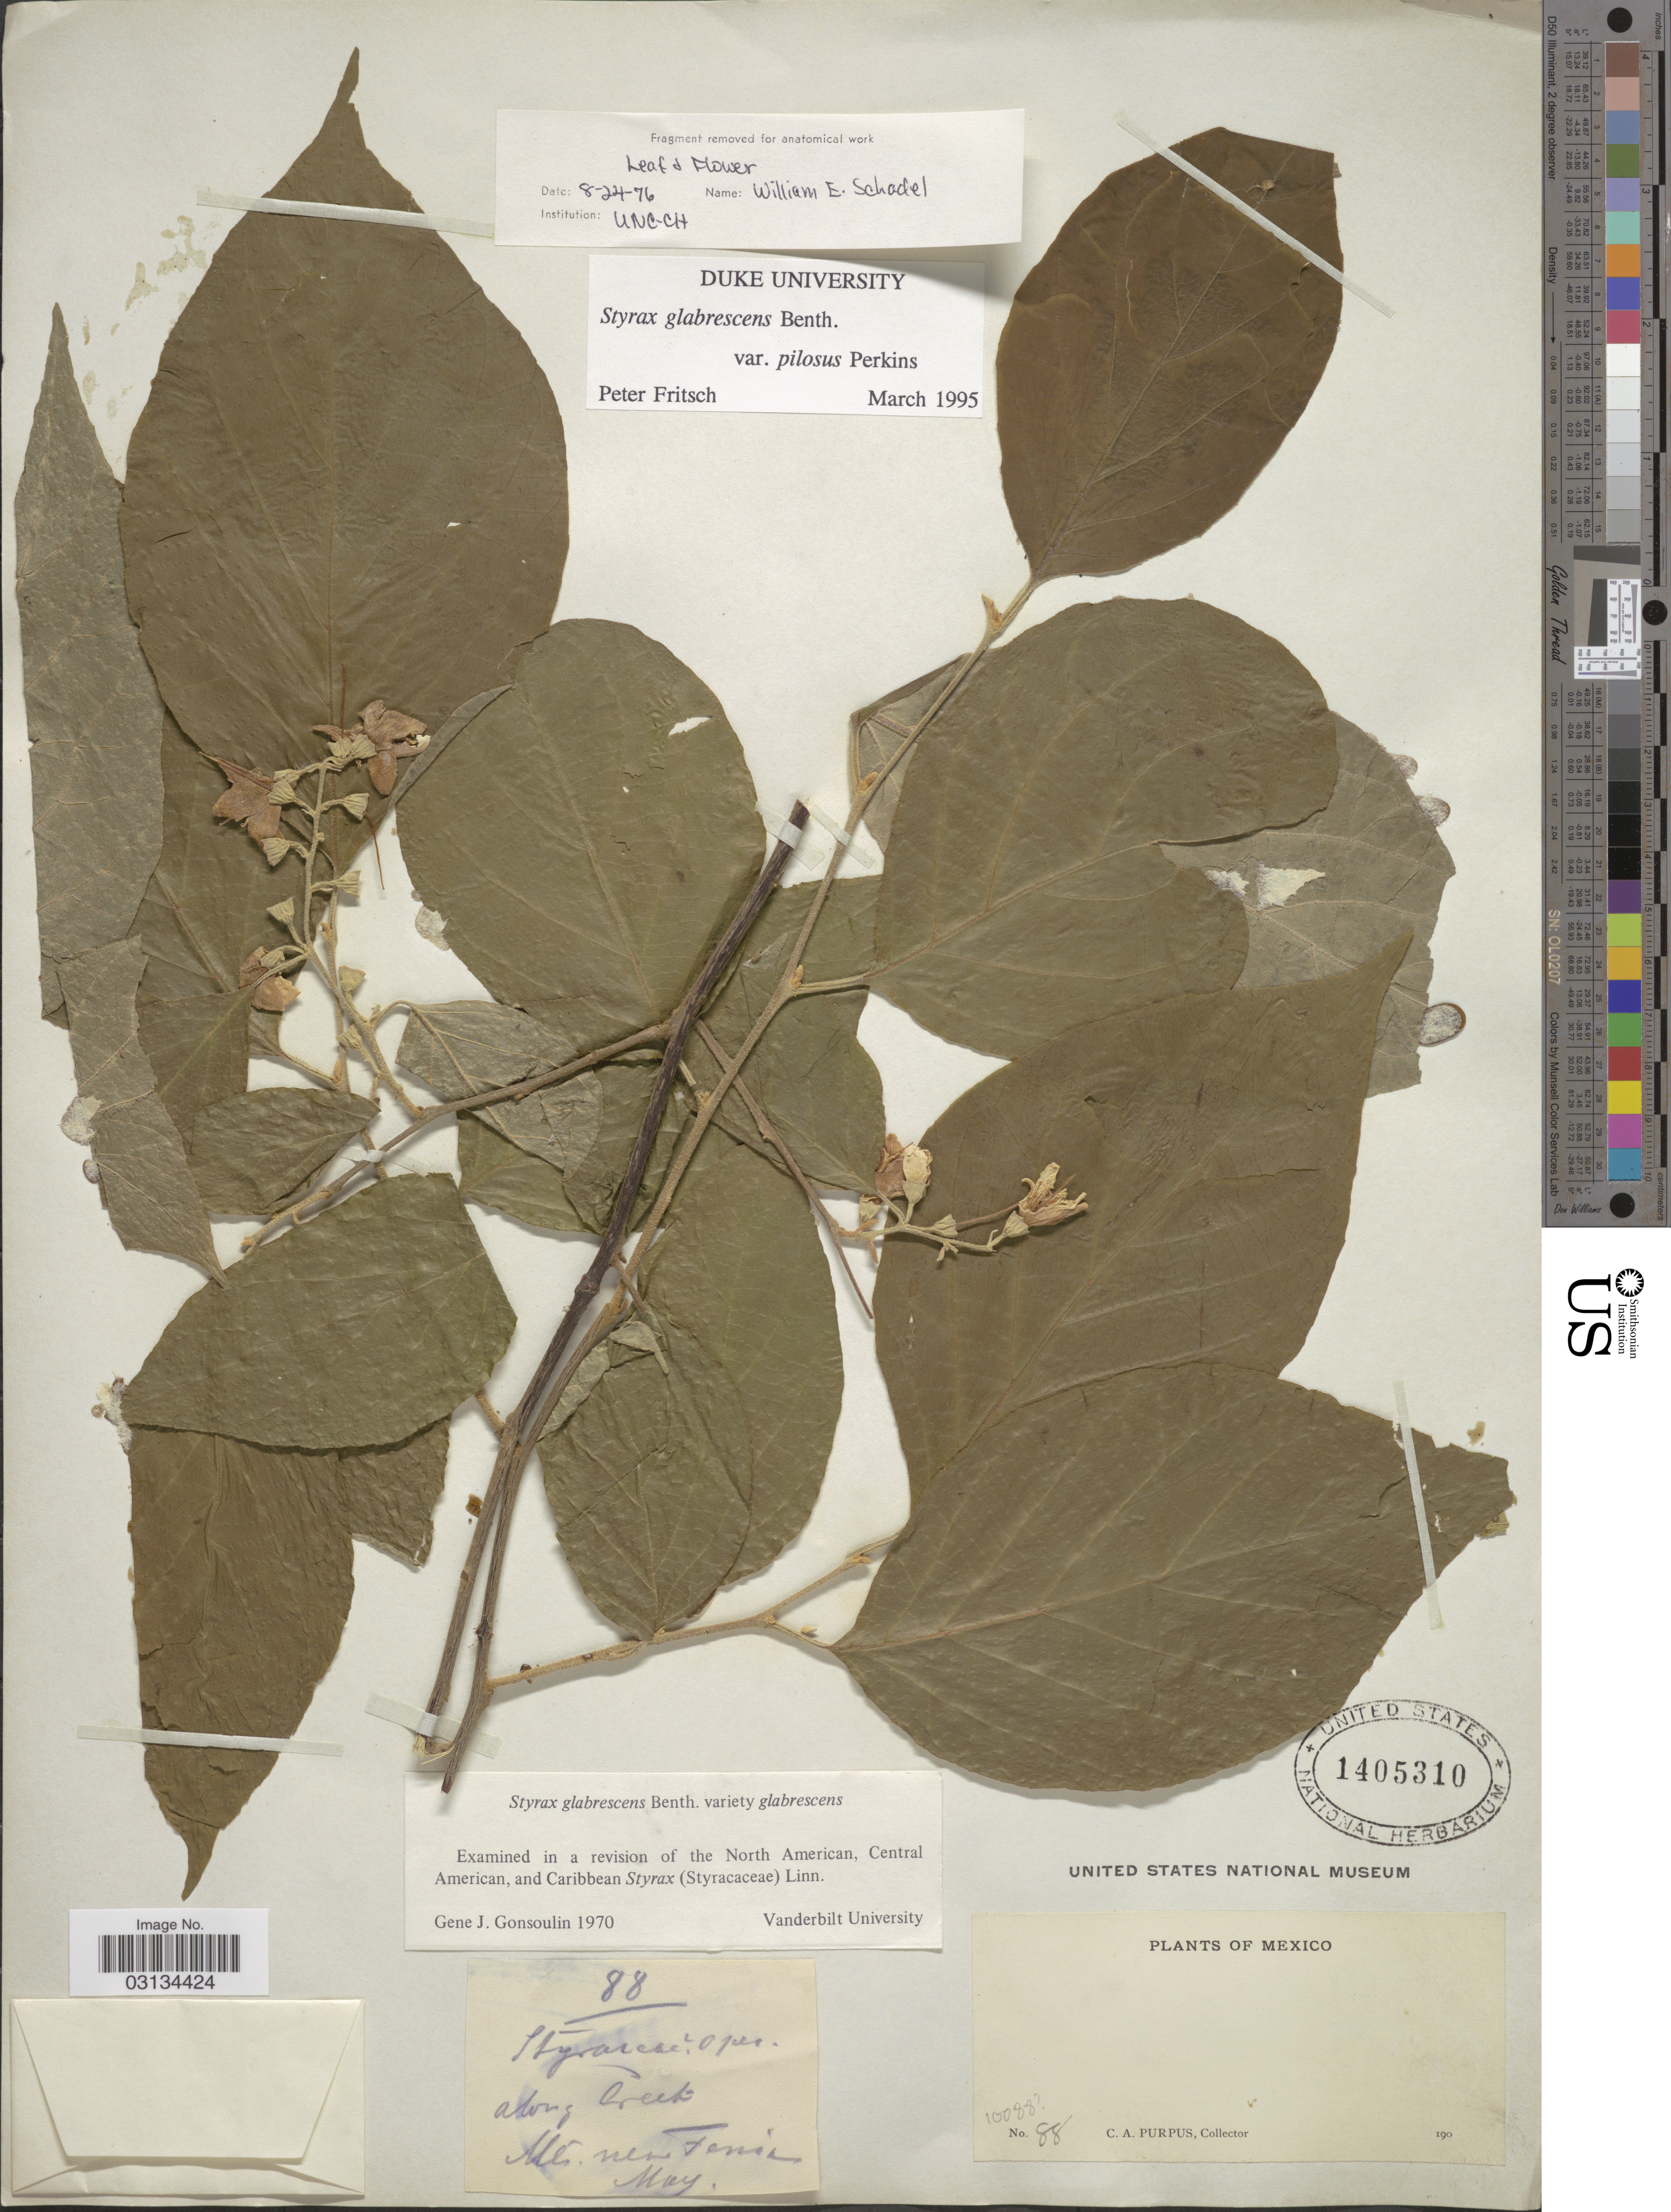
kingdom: Plantae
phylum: Tracheophyta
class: Magnoliopsida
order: Ericales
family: Styracaceae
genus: Styrax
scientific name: Styrax glabrescens var. pilosus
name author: Perkins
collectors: C. A. Purpus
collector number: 88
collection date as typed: May 190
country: Mexico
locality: Along creek, Mts. near Tenia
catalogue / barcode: US 1405310